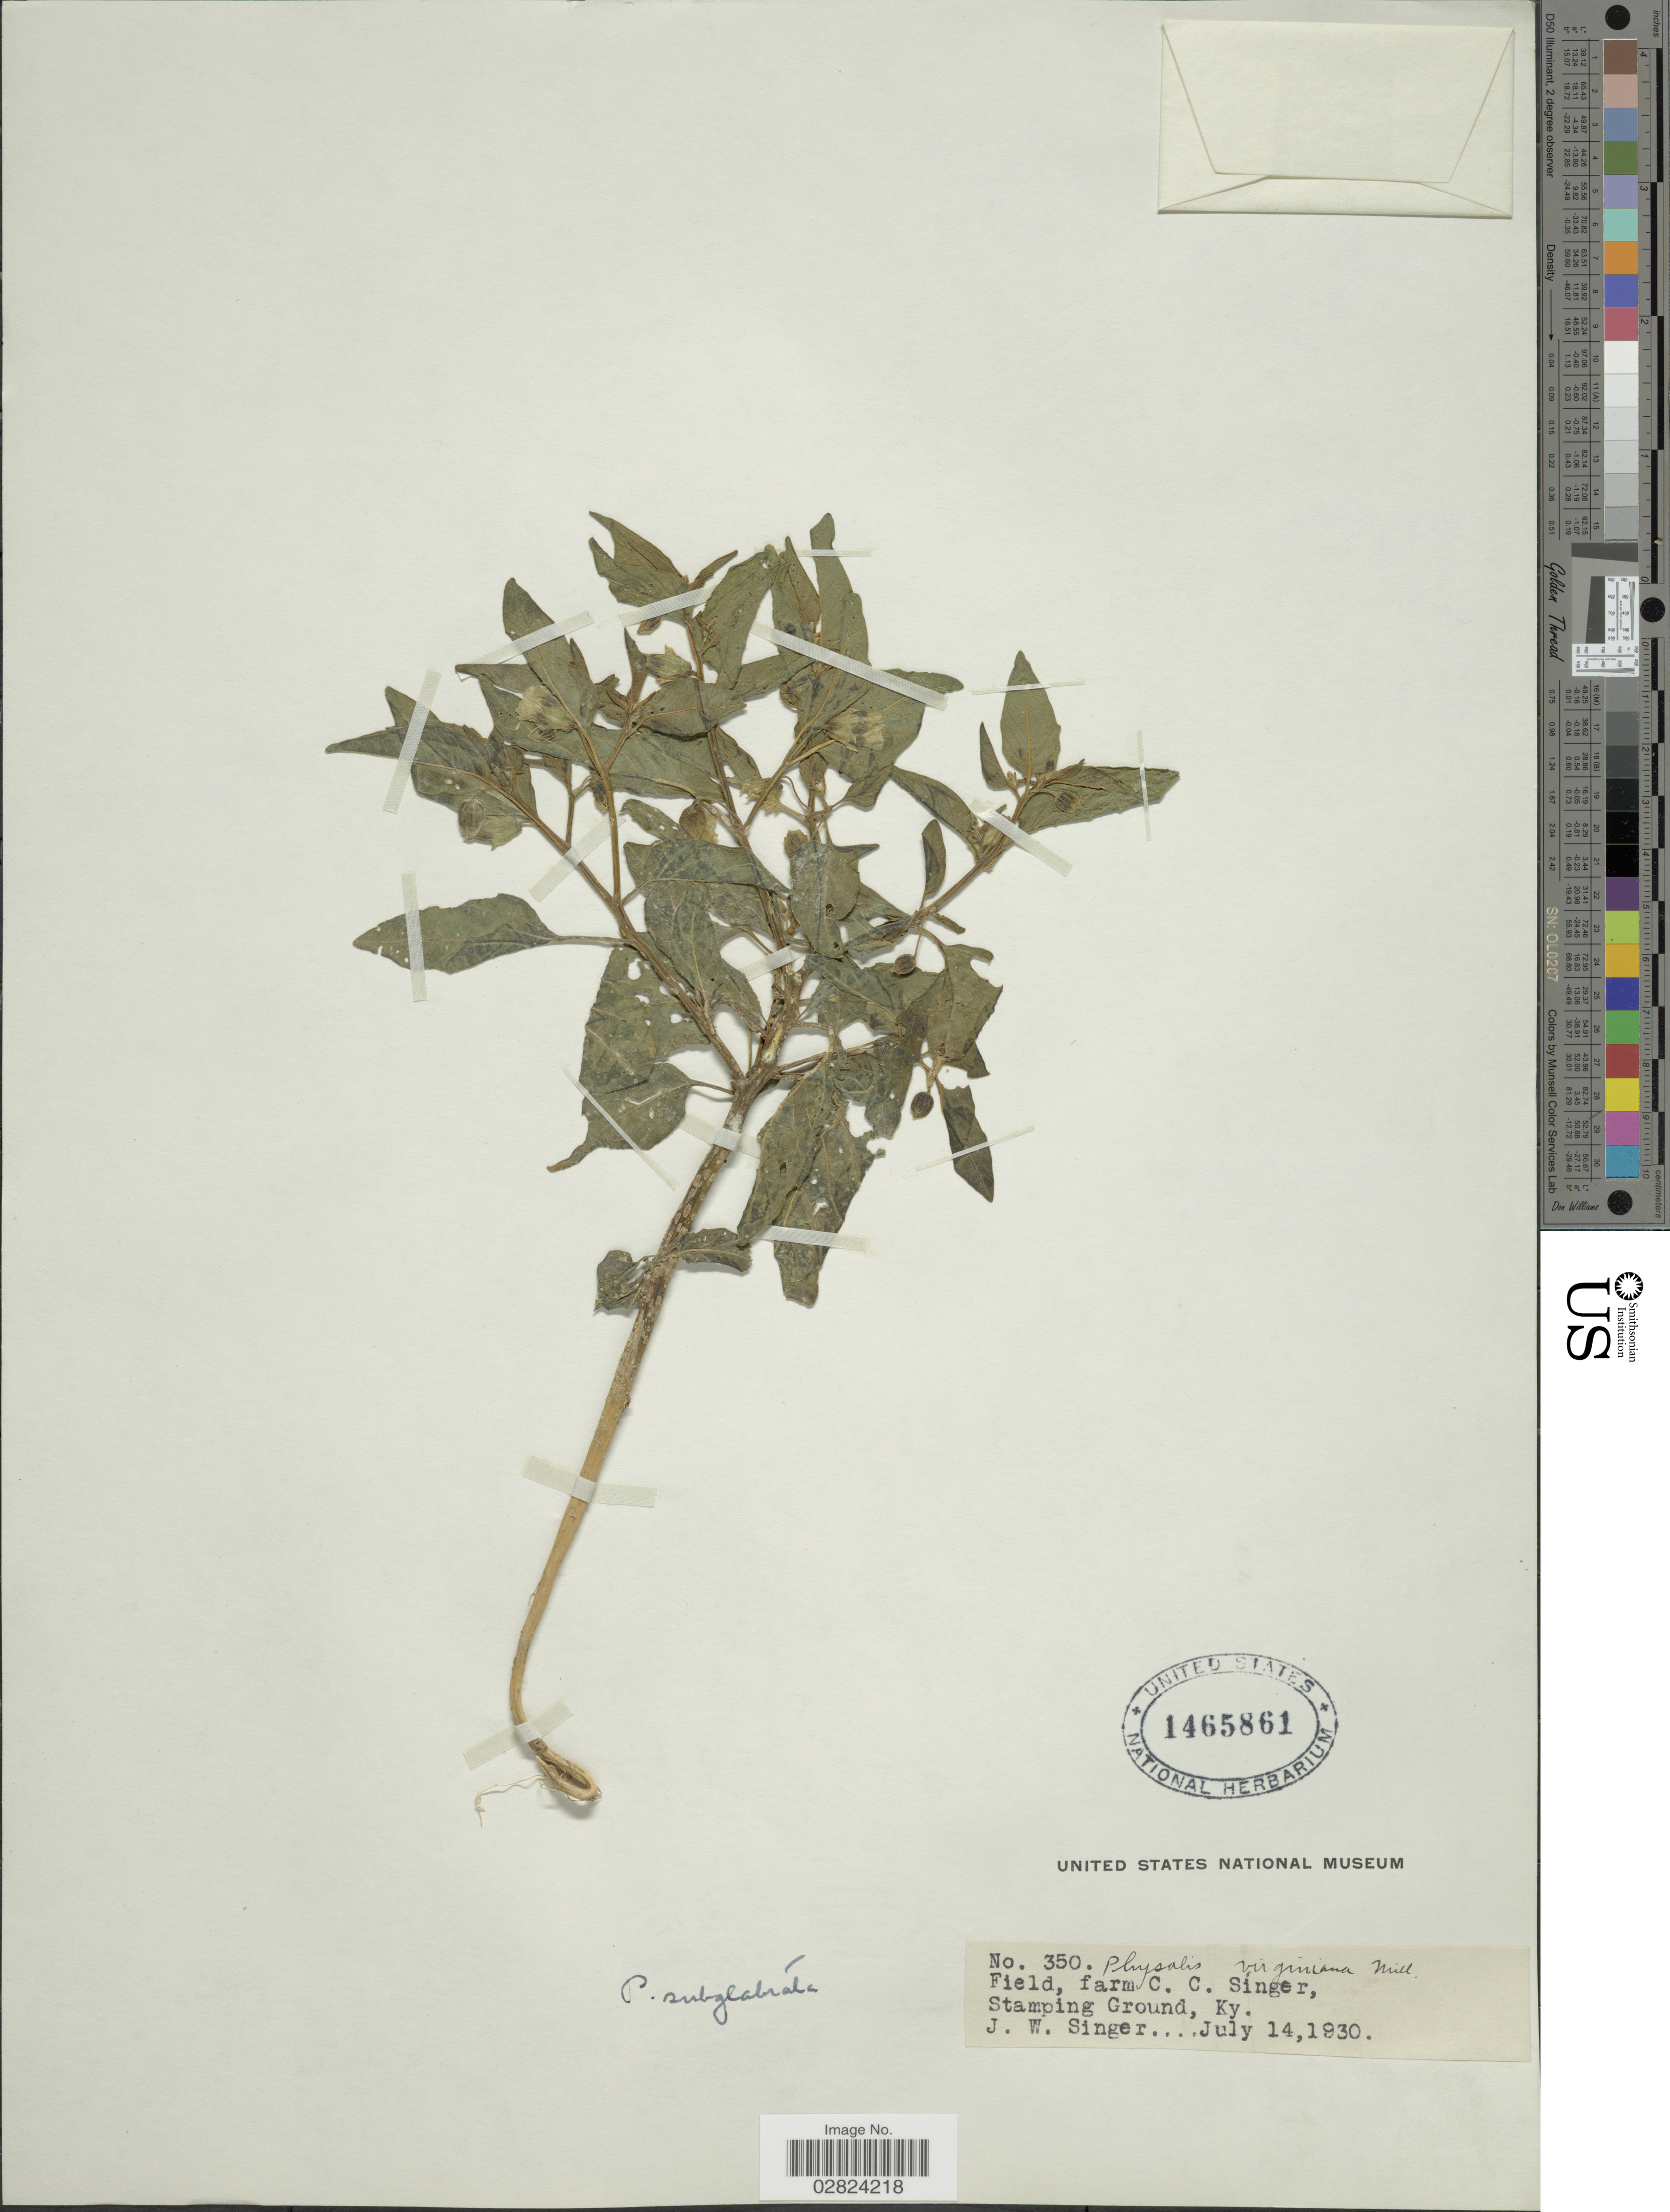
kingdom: Plantae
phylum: Tracheophyta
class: Magnoliopsida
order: Solanales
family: Solanaceae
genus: Physalis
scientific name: Physalis subglabrata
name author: Mack. & Bush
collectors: J. EW. Singer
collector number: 350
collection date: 1930-07-14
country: United States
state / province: Kentucky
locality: Field, farm C. C. Singer, Stamping Ground.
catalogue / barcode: US 1465861